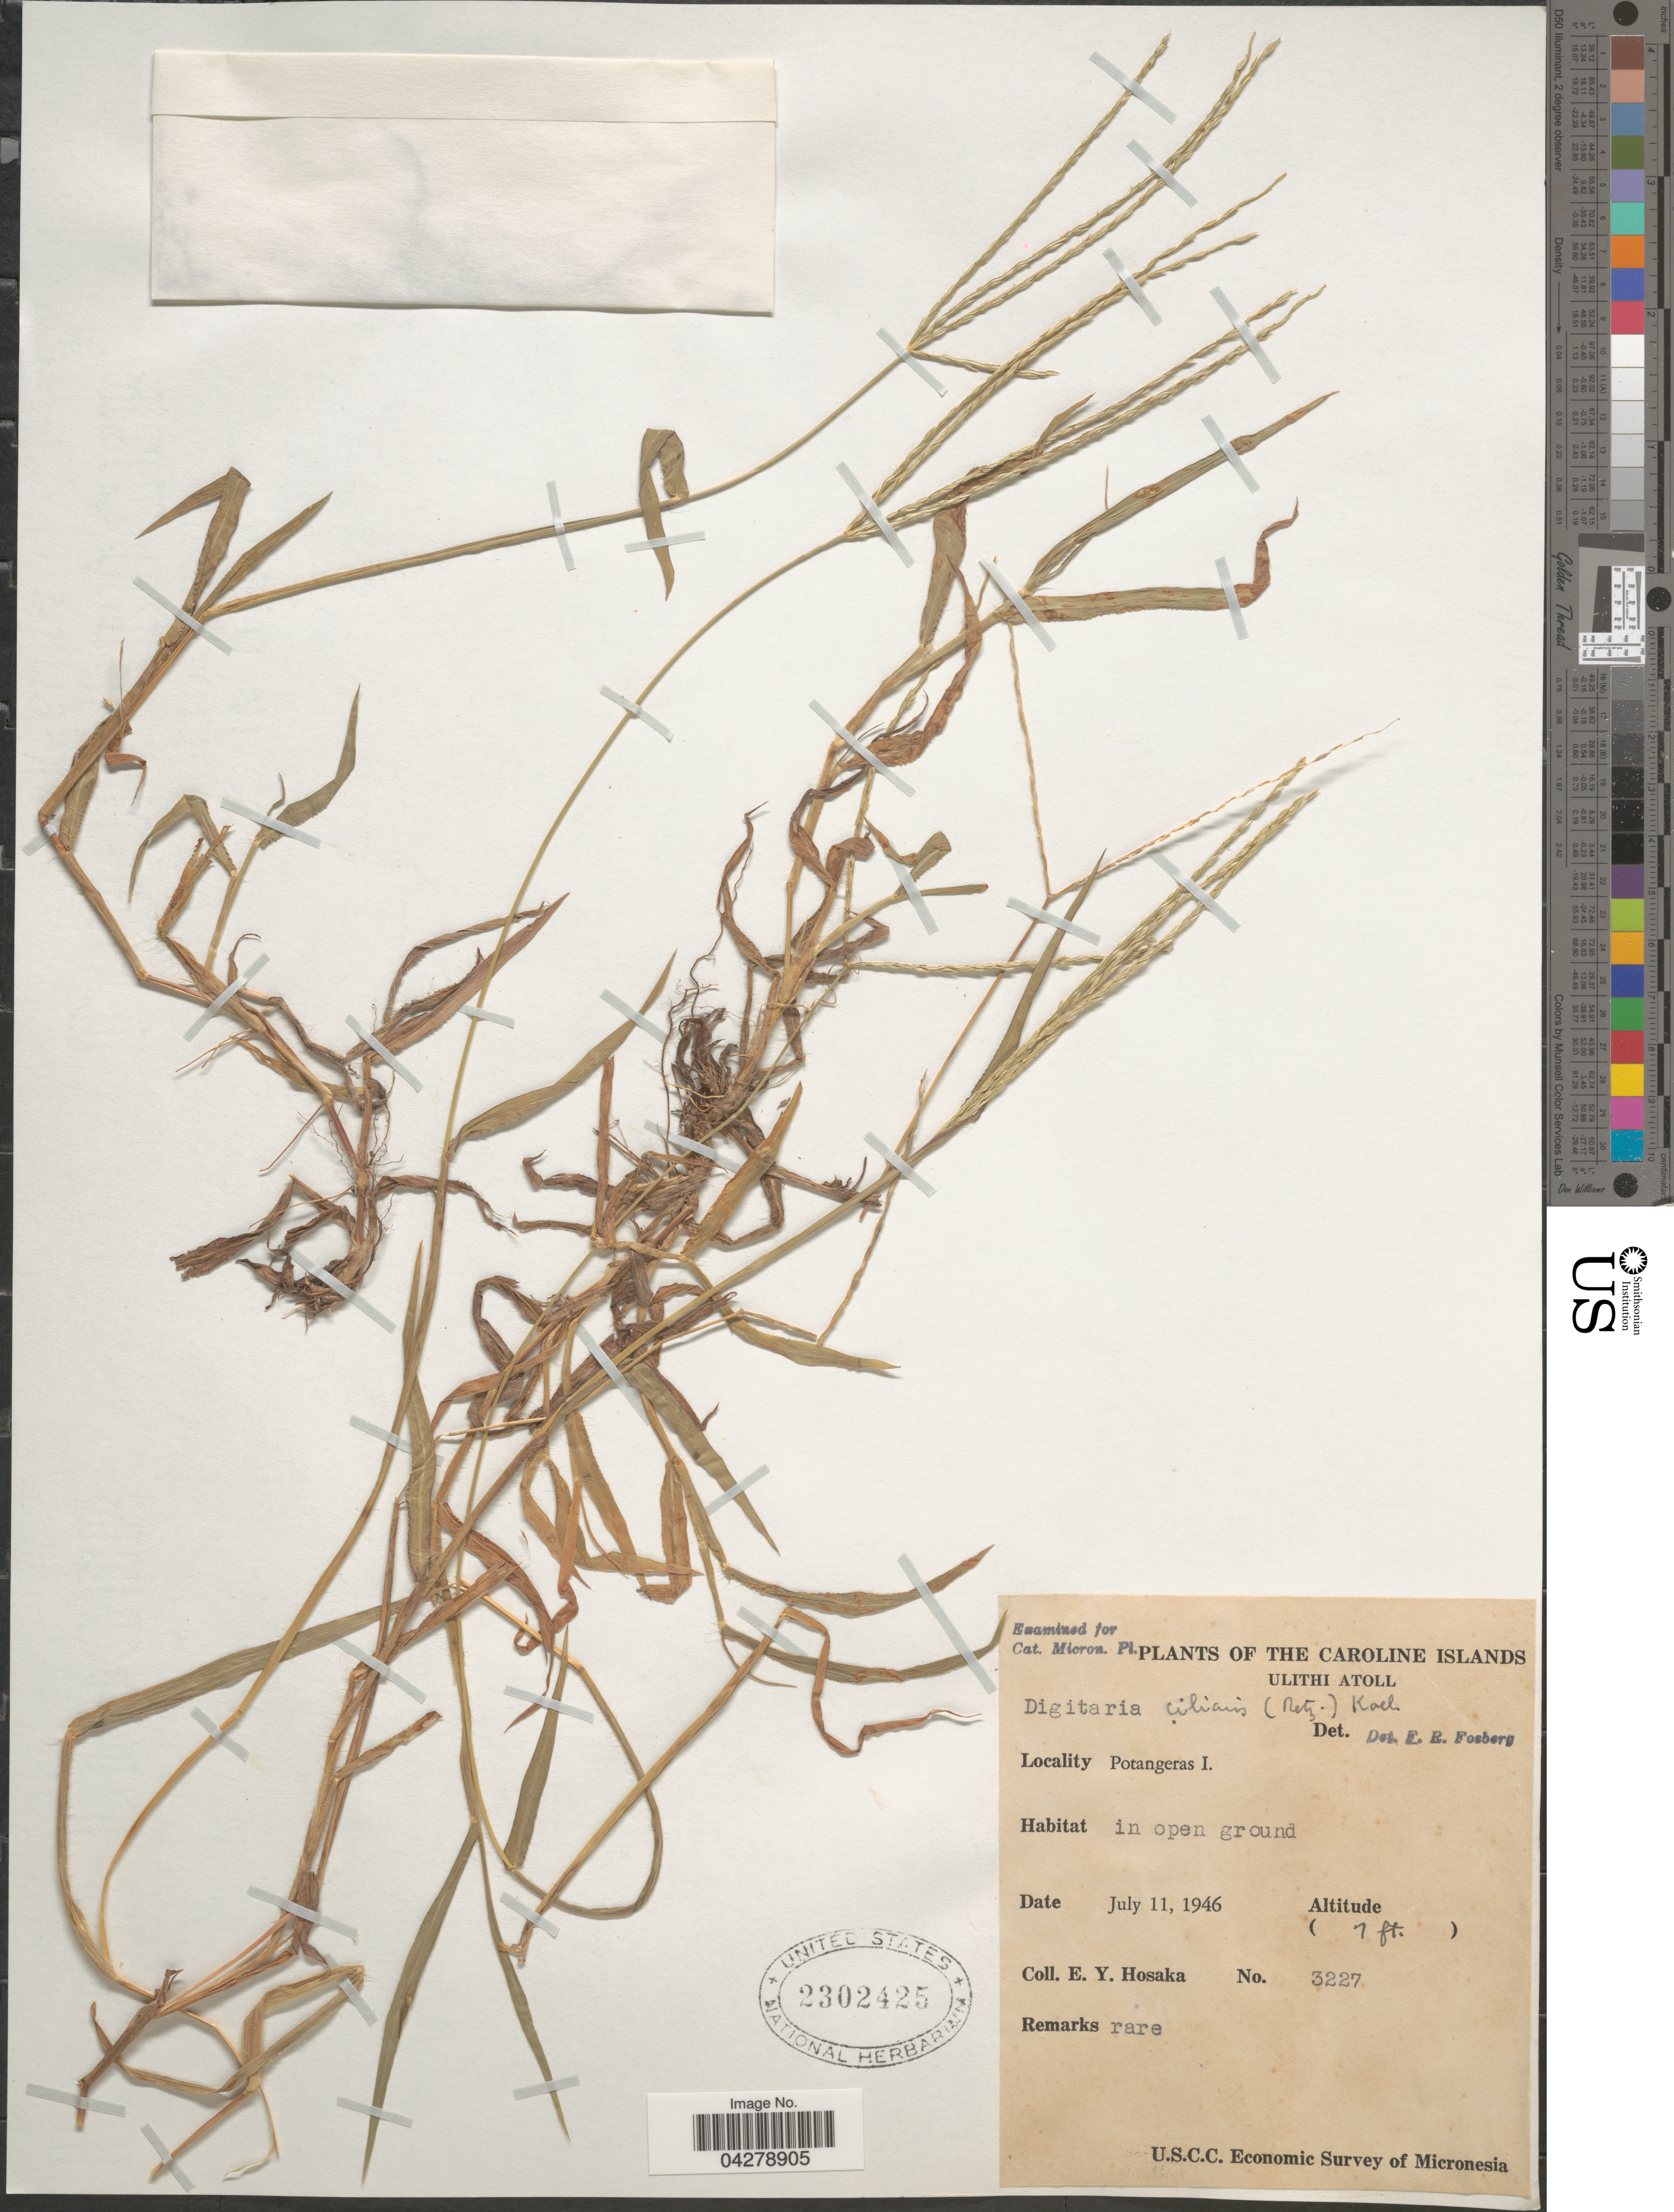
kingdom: Plantae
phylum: Tracheophyta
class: Liliopsida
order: Poales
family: Poaceae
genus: Digitaria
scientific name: Digitaria ciliaris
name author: (Retz.) Koeler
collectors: E. Y. Hosaka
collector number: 3227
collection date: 1946-07-11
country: Micronesia, Federated States of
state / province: Yap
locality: The Caroline Islands. Ulithi Atoll. Potangeras I. In open ground. U.S.C.C. Economic Survey of Micronesia.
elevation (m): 2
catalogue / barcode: US 2302425